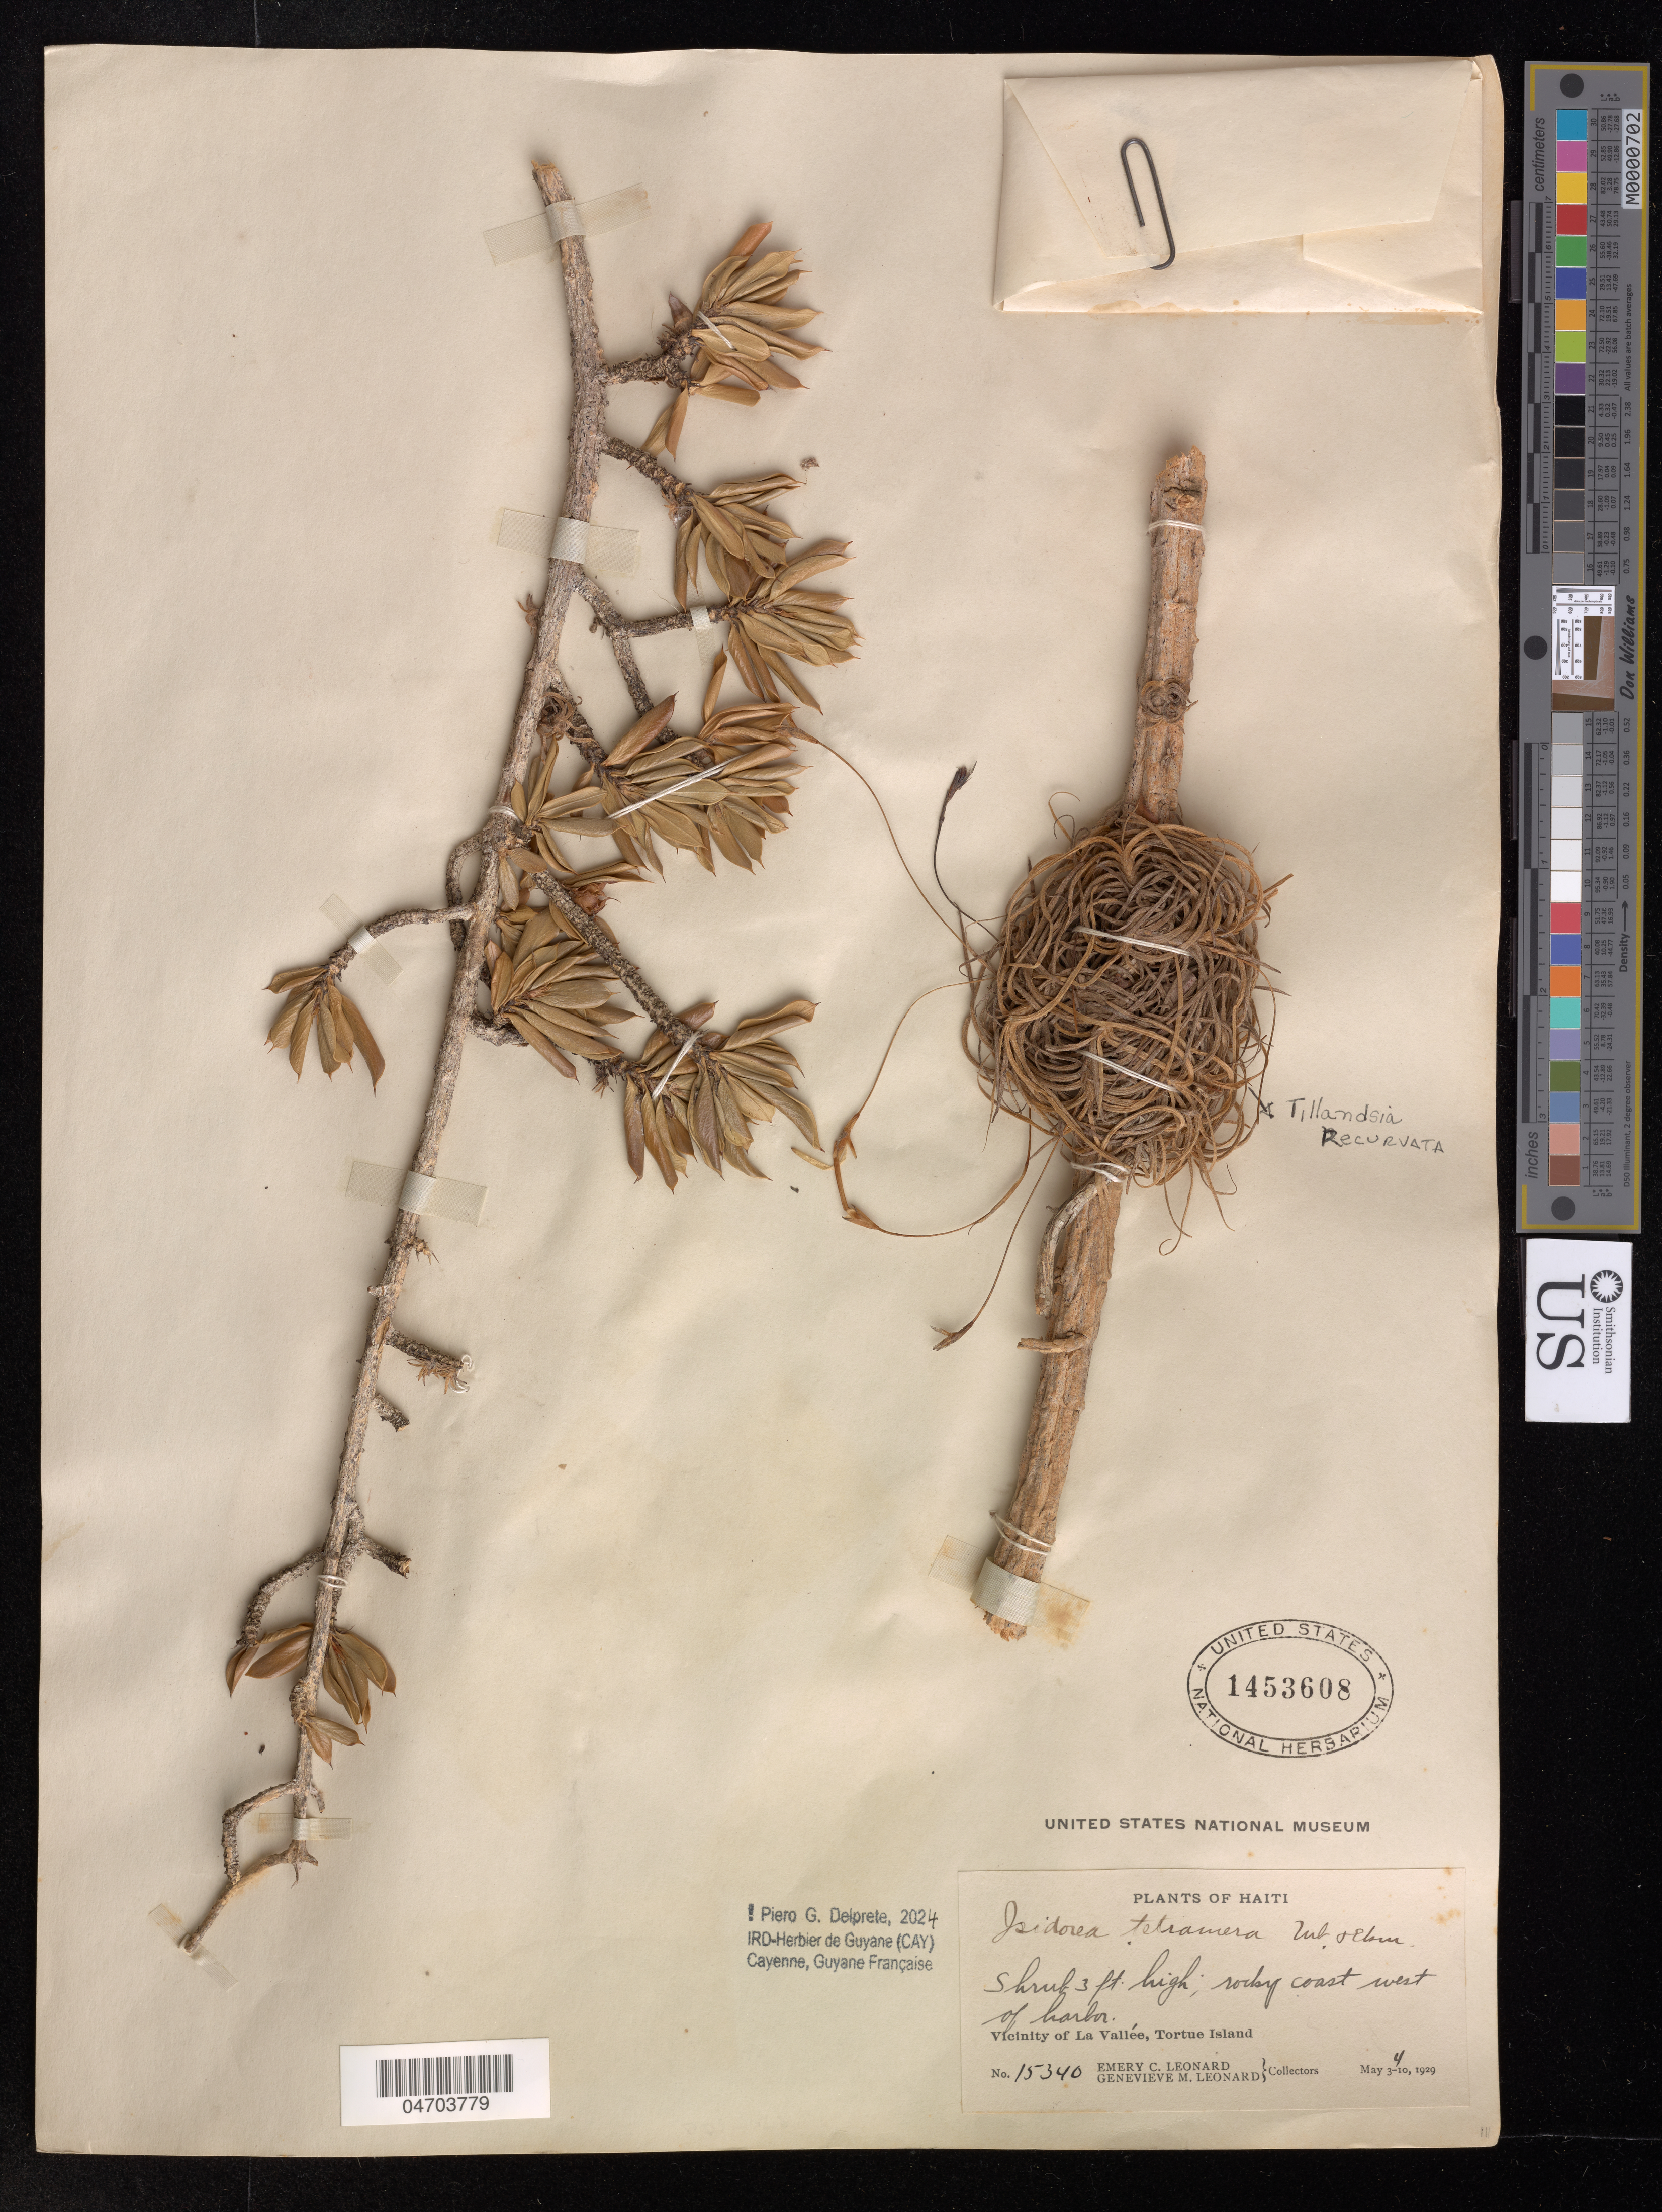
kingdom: Plantae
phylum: Tracheophyta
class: Magnoliopsida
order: Gentianales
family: Rubiaceae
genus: Isidorea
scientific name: Isidorea tetramera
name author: Urb. & Ekman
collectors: E. C. Leonard & G. M. Leonard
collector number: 15340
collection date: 1929-05-03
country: Haiti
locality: Vicinity of La Vallée, Tortue Island.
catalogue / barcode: US 1453608